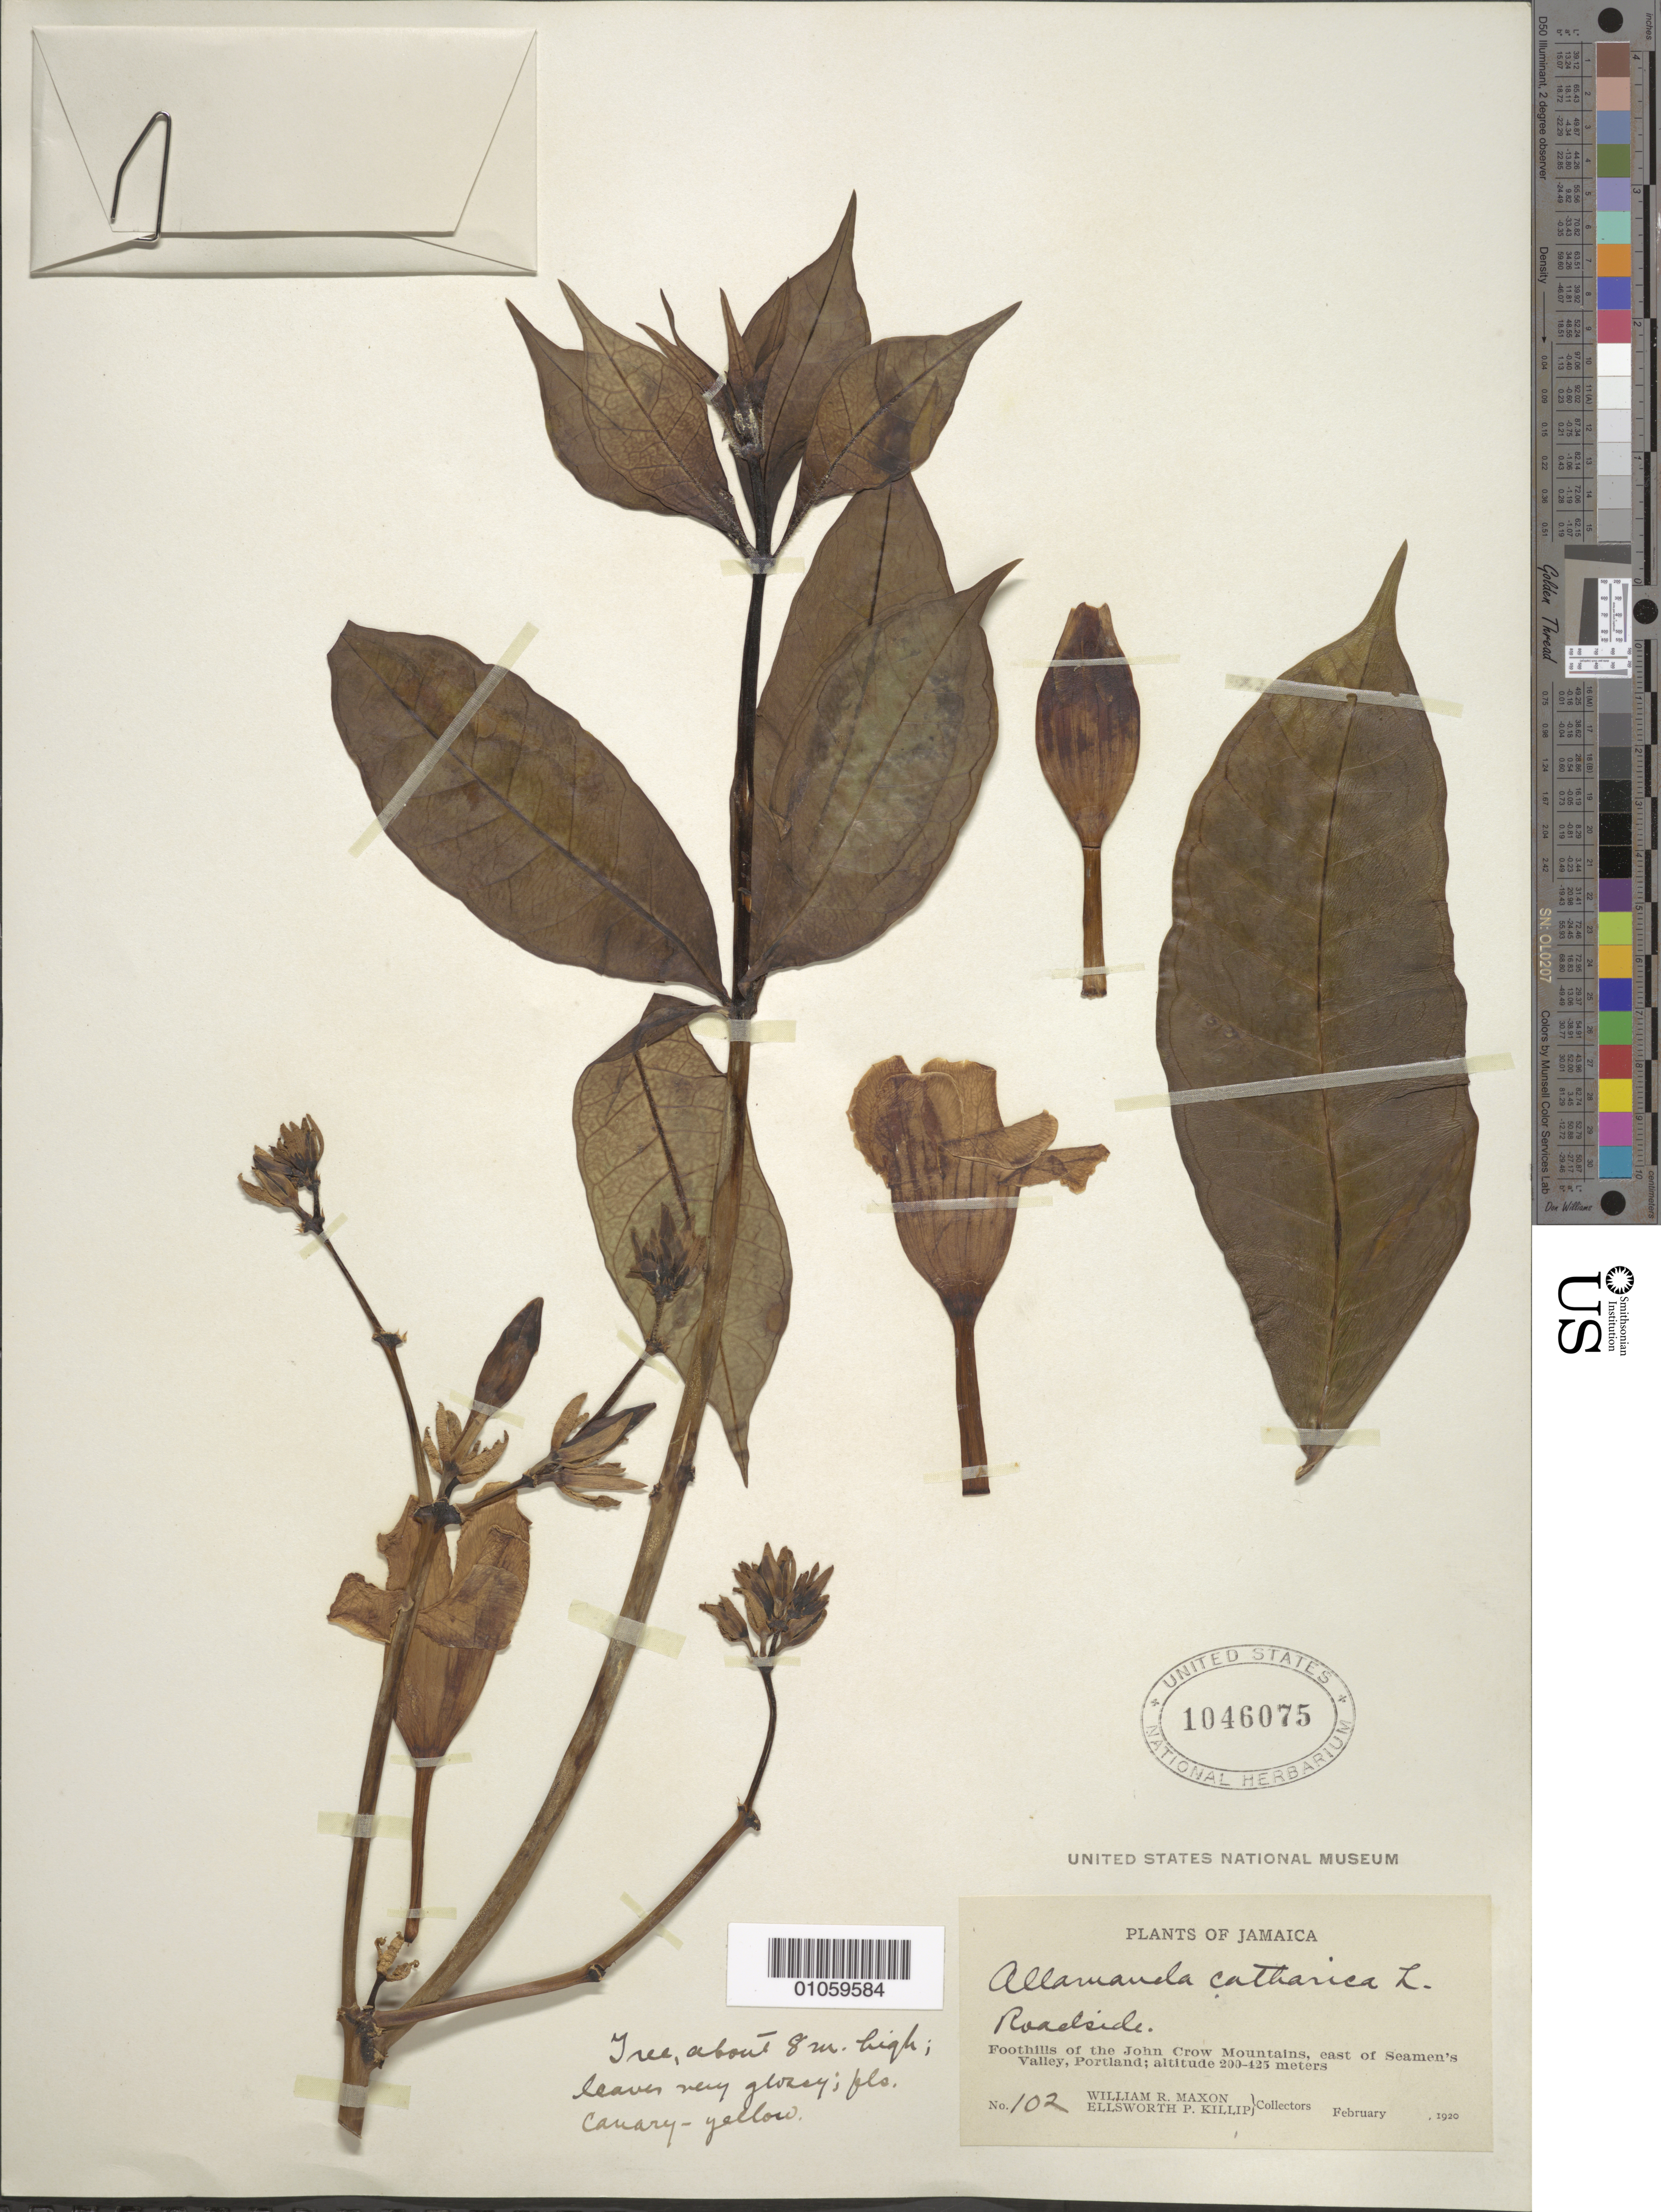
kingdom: Plantae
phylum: Tracheophyta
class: Magnoliopsida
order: Gentianales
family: Apocynaceae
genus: Allamanda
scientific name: Allamanda cathartica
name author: L.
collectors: W. R. Maxon & E. P. Killip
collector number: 102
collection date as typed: Feb 1920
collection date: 1920-02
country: Jamaica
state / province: Portland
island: Jamaica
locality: Foothills of the John Crow Mountains, east of Seamen's Valley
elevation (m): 200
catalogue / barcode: US 1046075